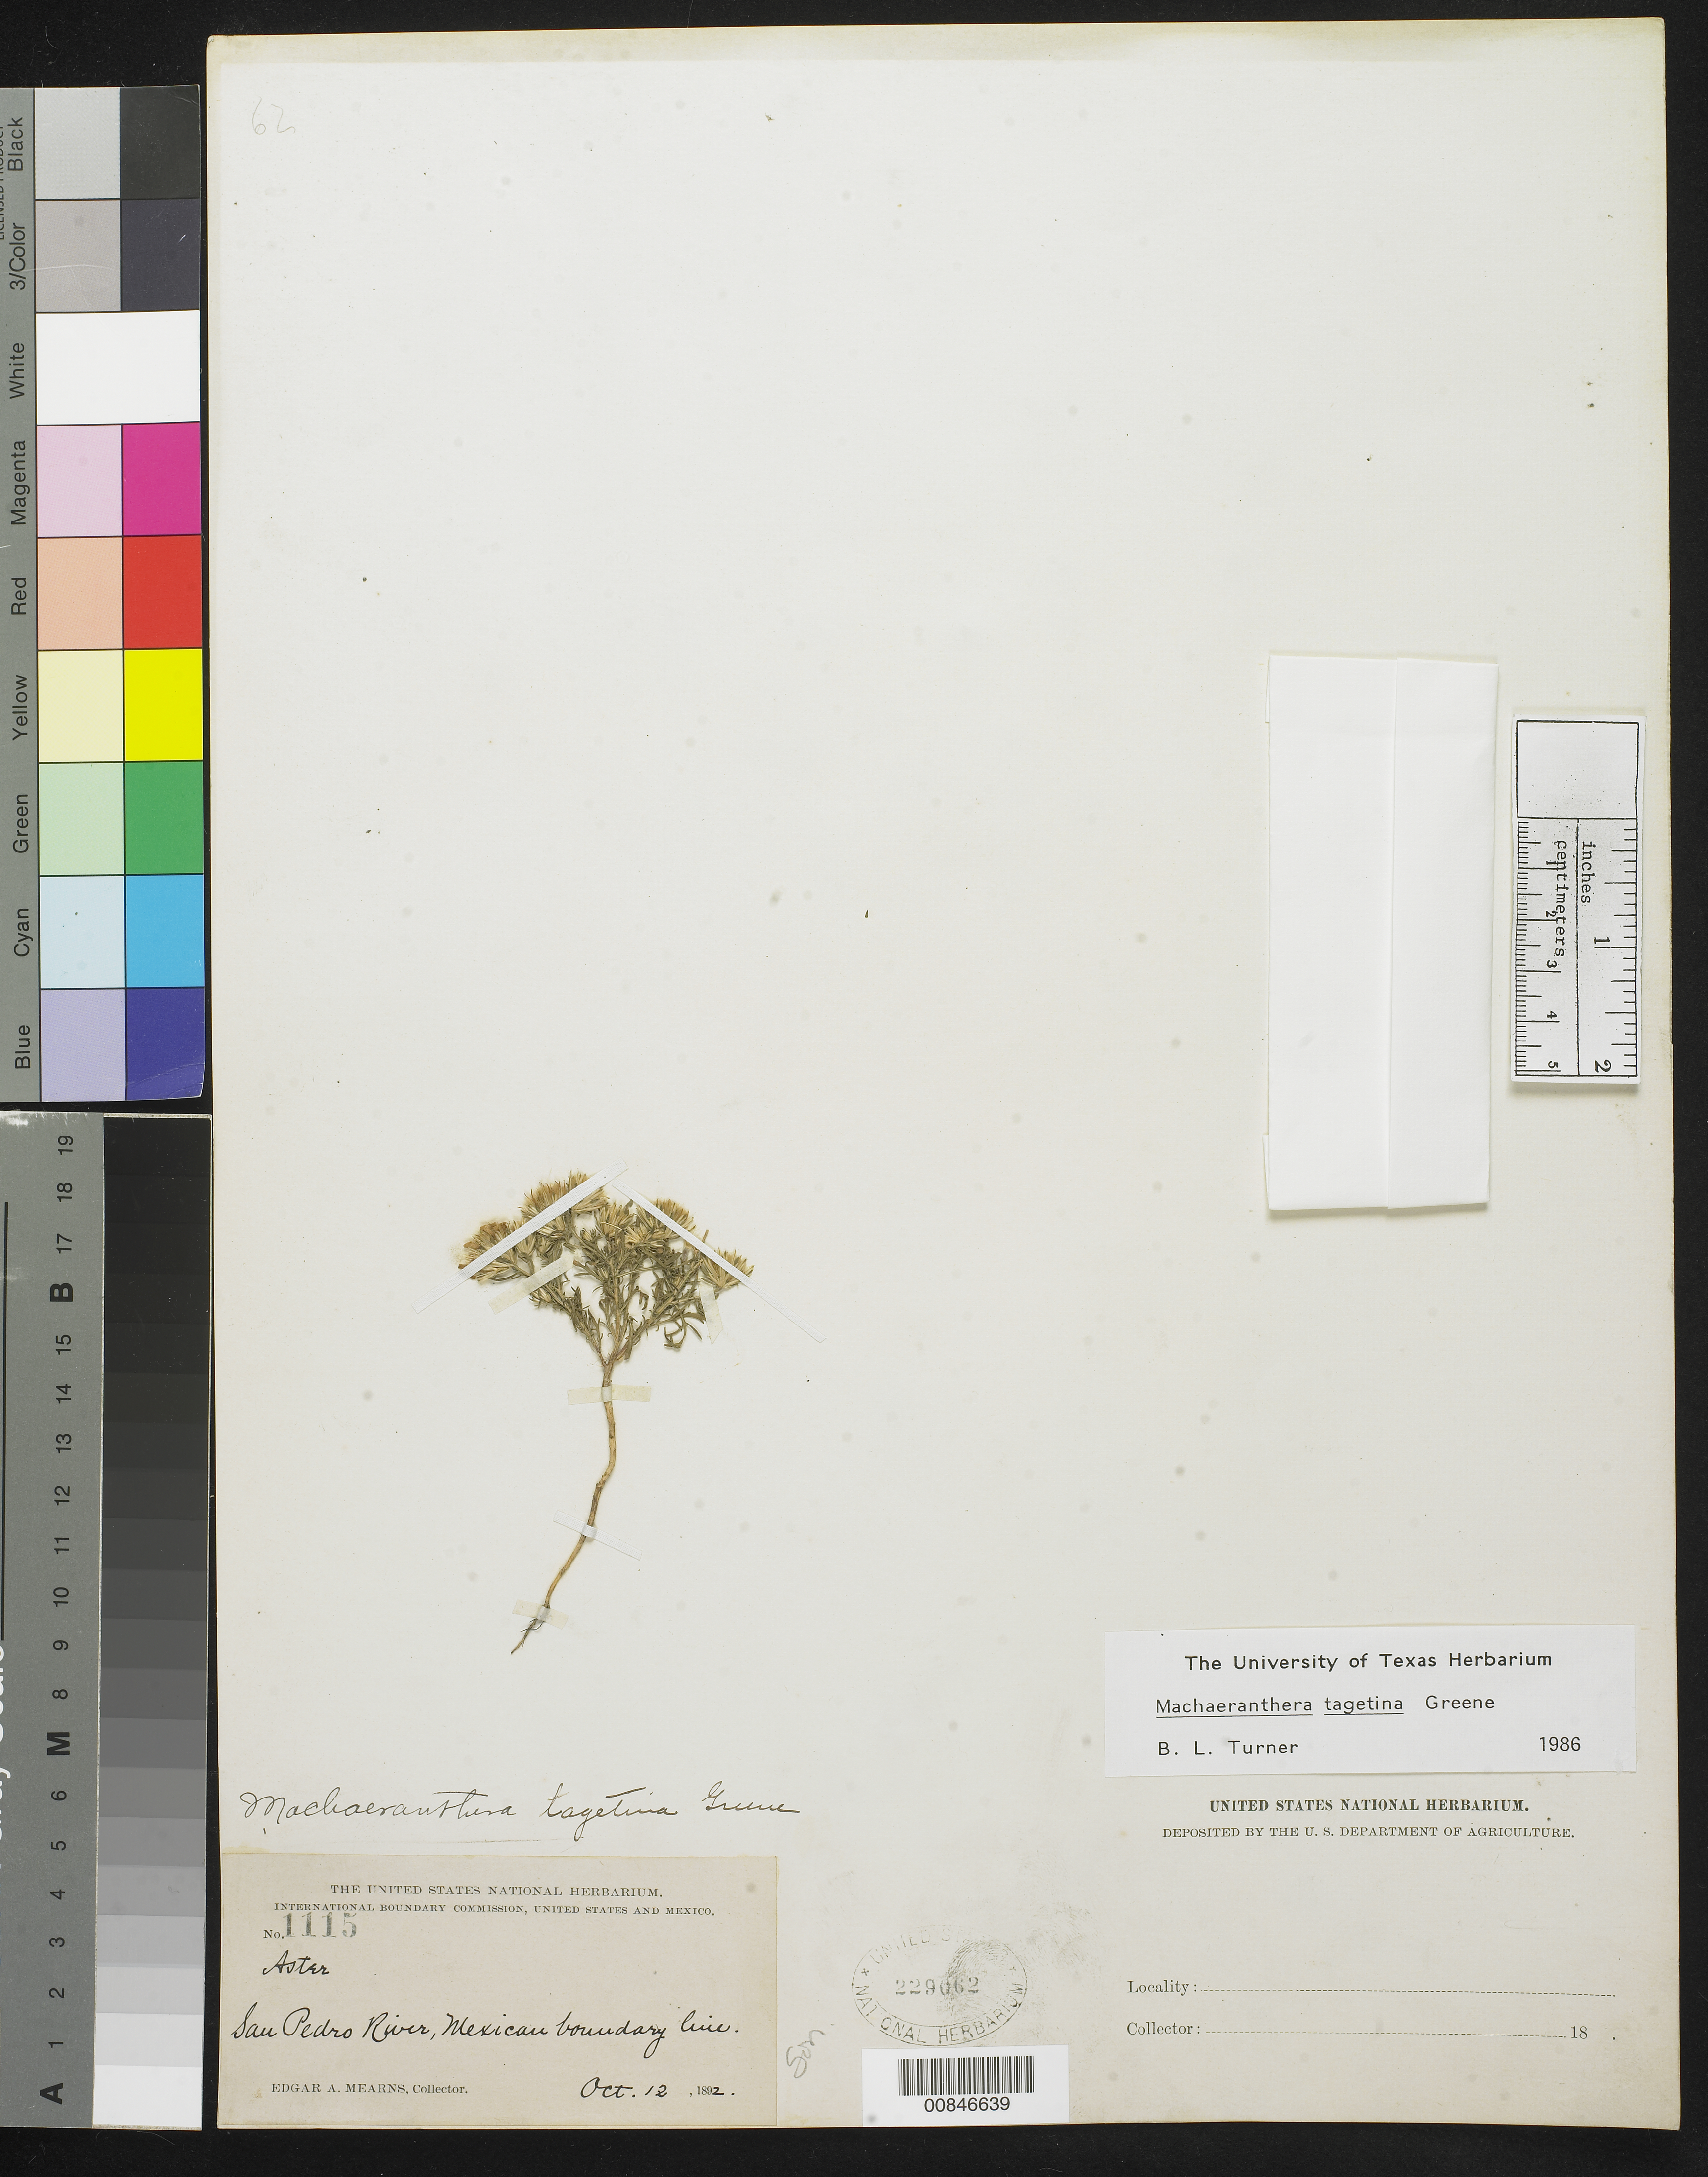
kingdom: Plantae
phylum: Tracheophyta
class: Magnoliopsida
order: Asterales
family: Asteraceae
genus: Machaeranthera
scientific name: Machaeranthera tagetina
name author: Greene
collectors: E. A. Mearns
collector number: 1115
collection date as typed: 12 Oct 1892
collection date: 1892-10-12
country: Mexico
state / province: Sonora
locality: San Pedro River, Mexican Boundary Line.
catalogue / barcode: US 229062